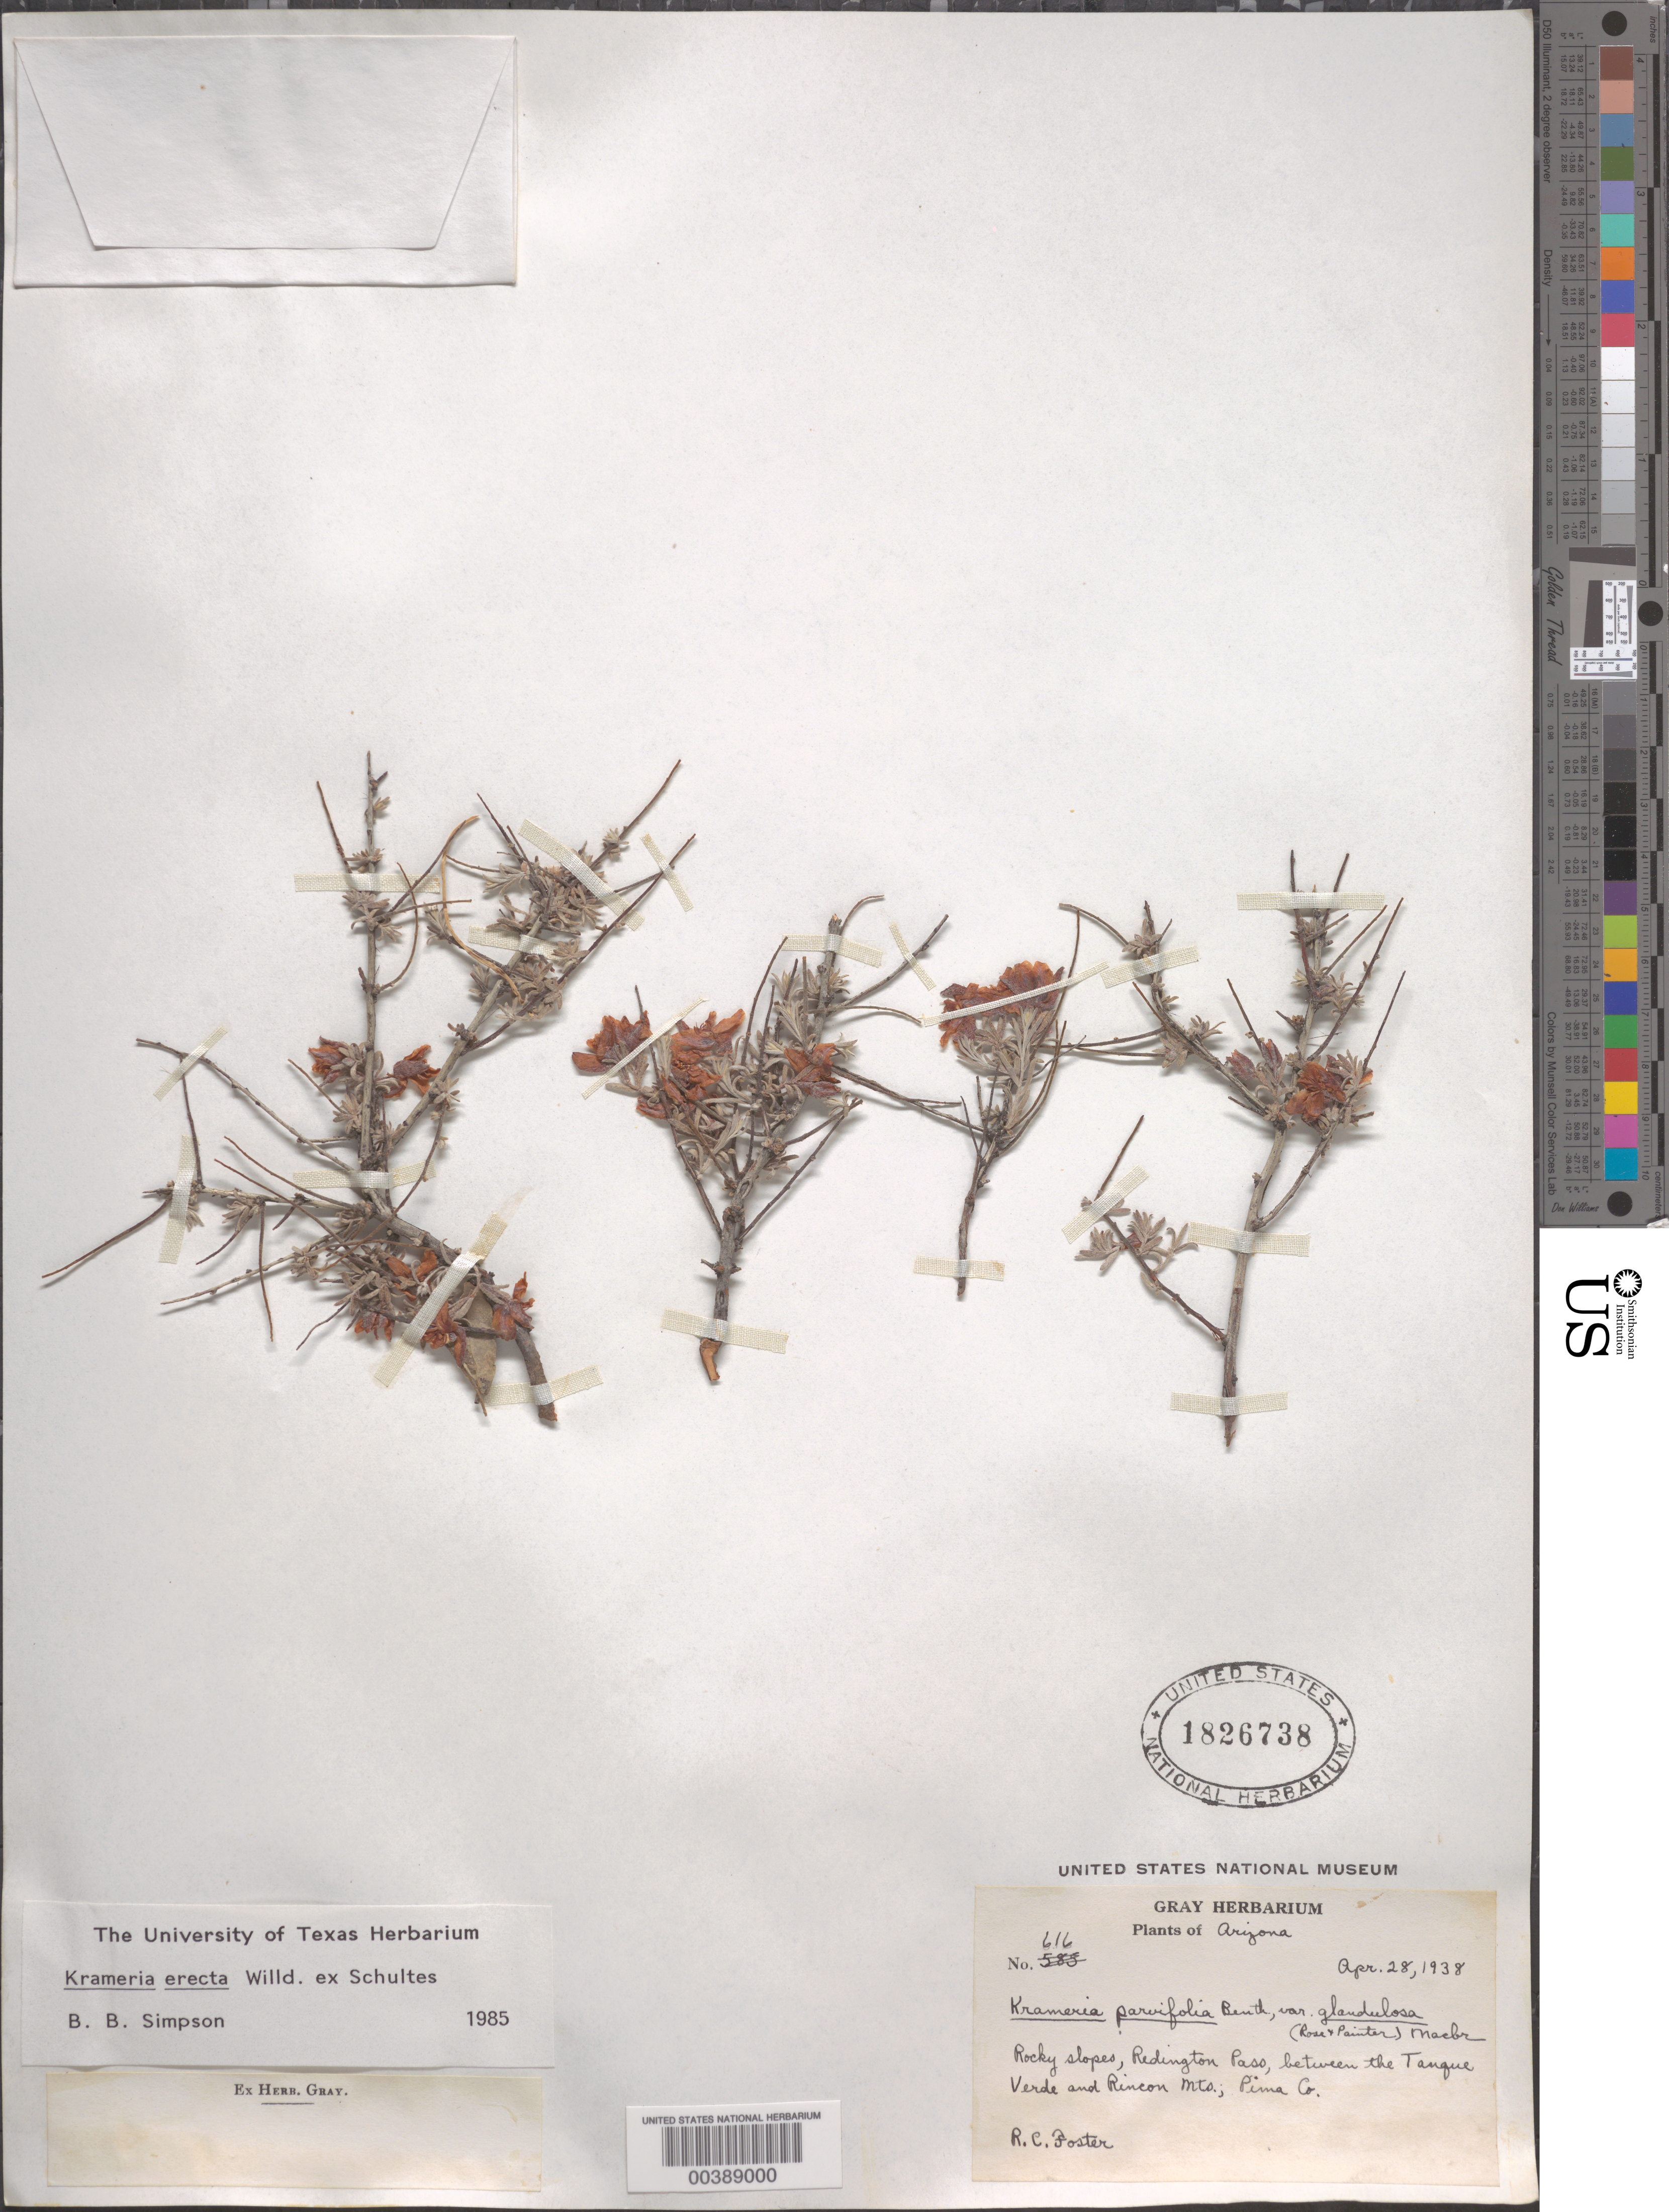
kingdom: Plantae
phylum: Tracheophyta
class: Magnoliopsida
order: Zygophyllales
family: Krameriaceae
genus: Krameria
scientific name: Krameria glandulosa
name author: Rose & J.H. Painter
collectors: R. C. Foster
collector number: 616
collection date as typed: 28 Apr 1938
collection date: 1938-04-28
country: United States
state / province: Arizona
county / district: Pima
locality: Redington pass, between the tanque verde and rincon mts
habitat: Rocky slopes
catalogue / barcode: US 1826738